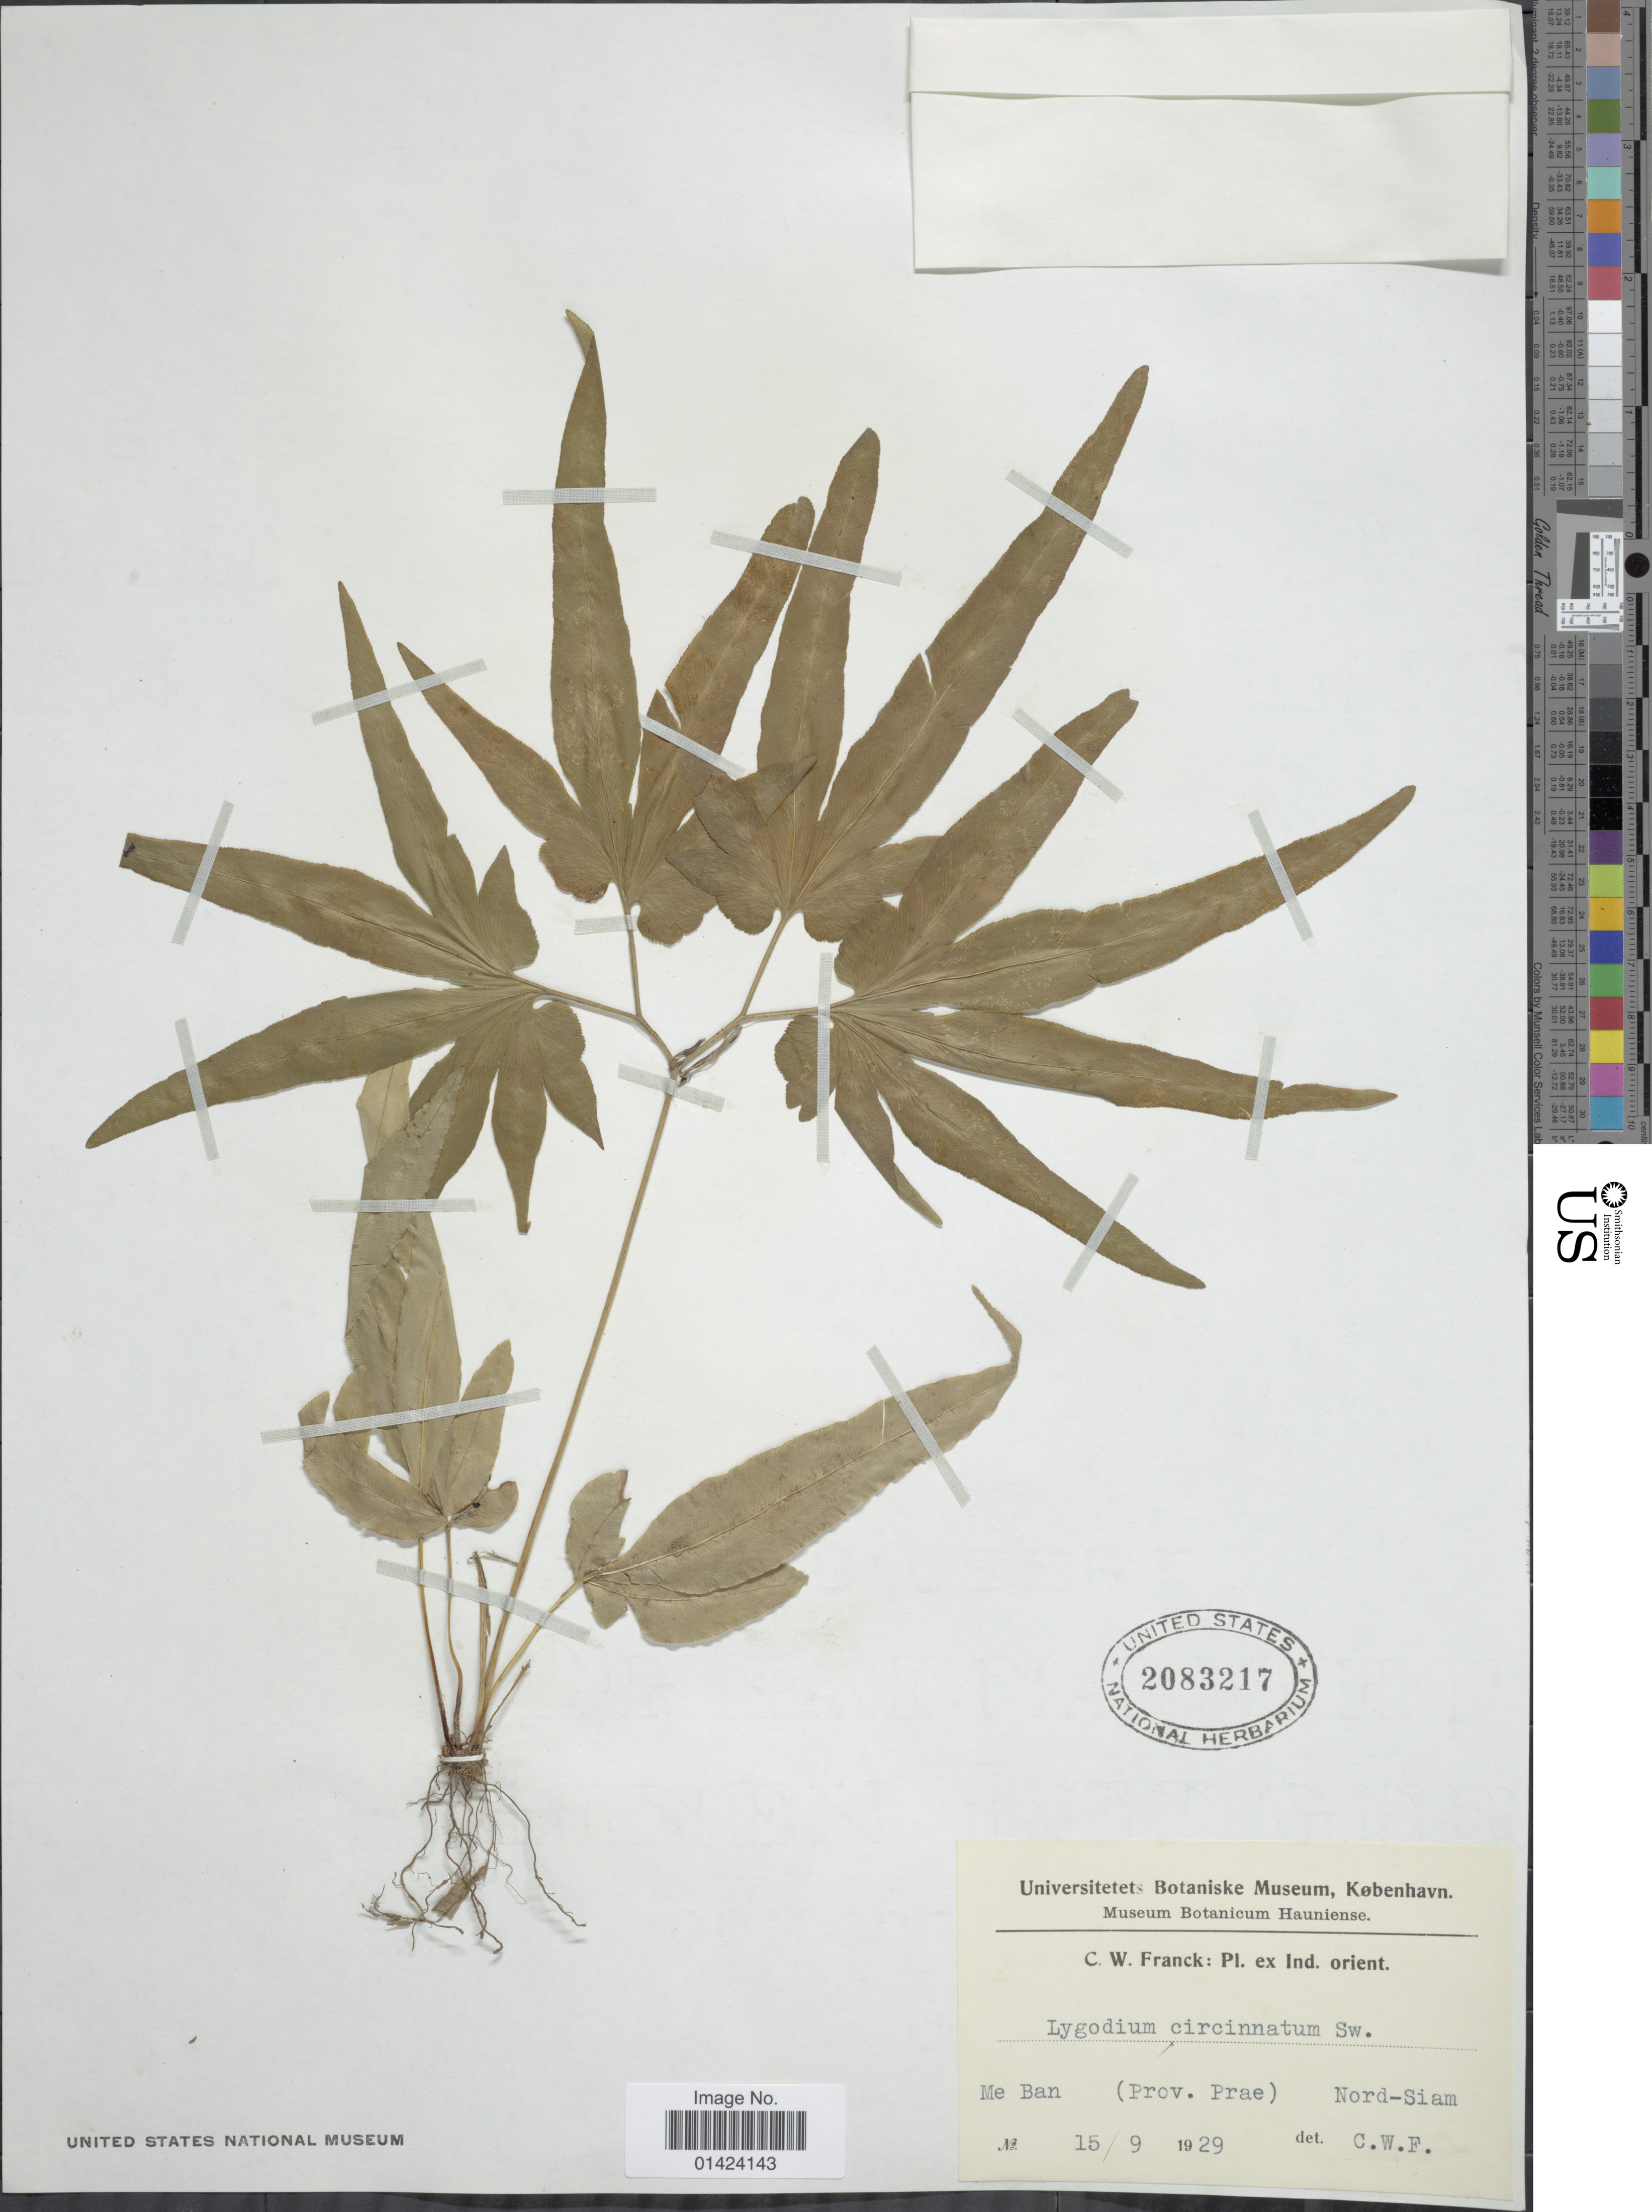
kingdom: Plantae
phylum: Tracheophyta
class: Polypodiopsida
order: Schizaeales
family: Lygodiaceae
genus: Lygodium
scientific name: Lygodium circinnatum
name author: (Burm. f.) Sw.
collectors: C. Franck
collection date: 1929-09-15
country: Thailand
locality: Me Ban (Prov. Prae) Nord-Sima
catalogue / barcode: US 2083217